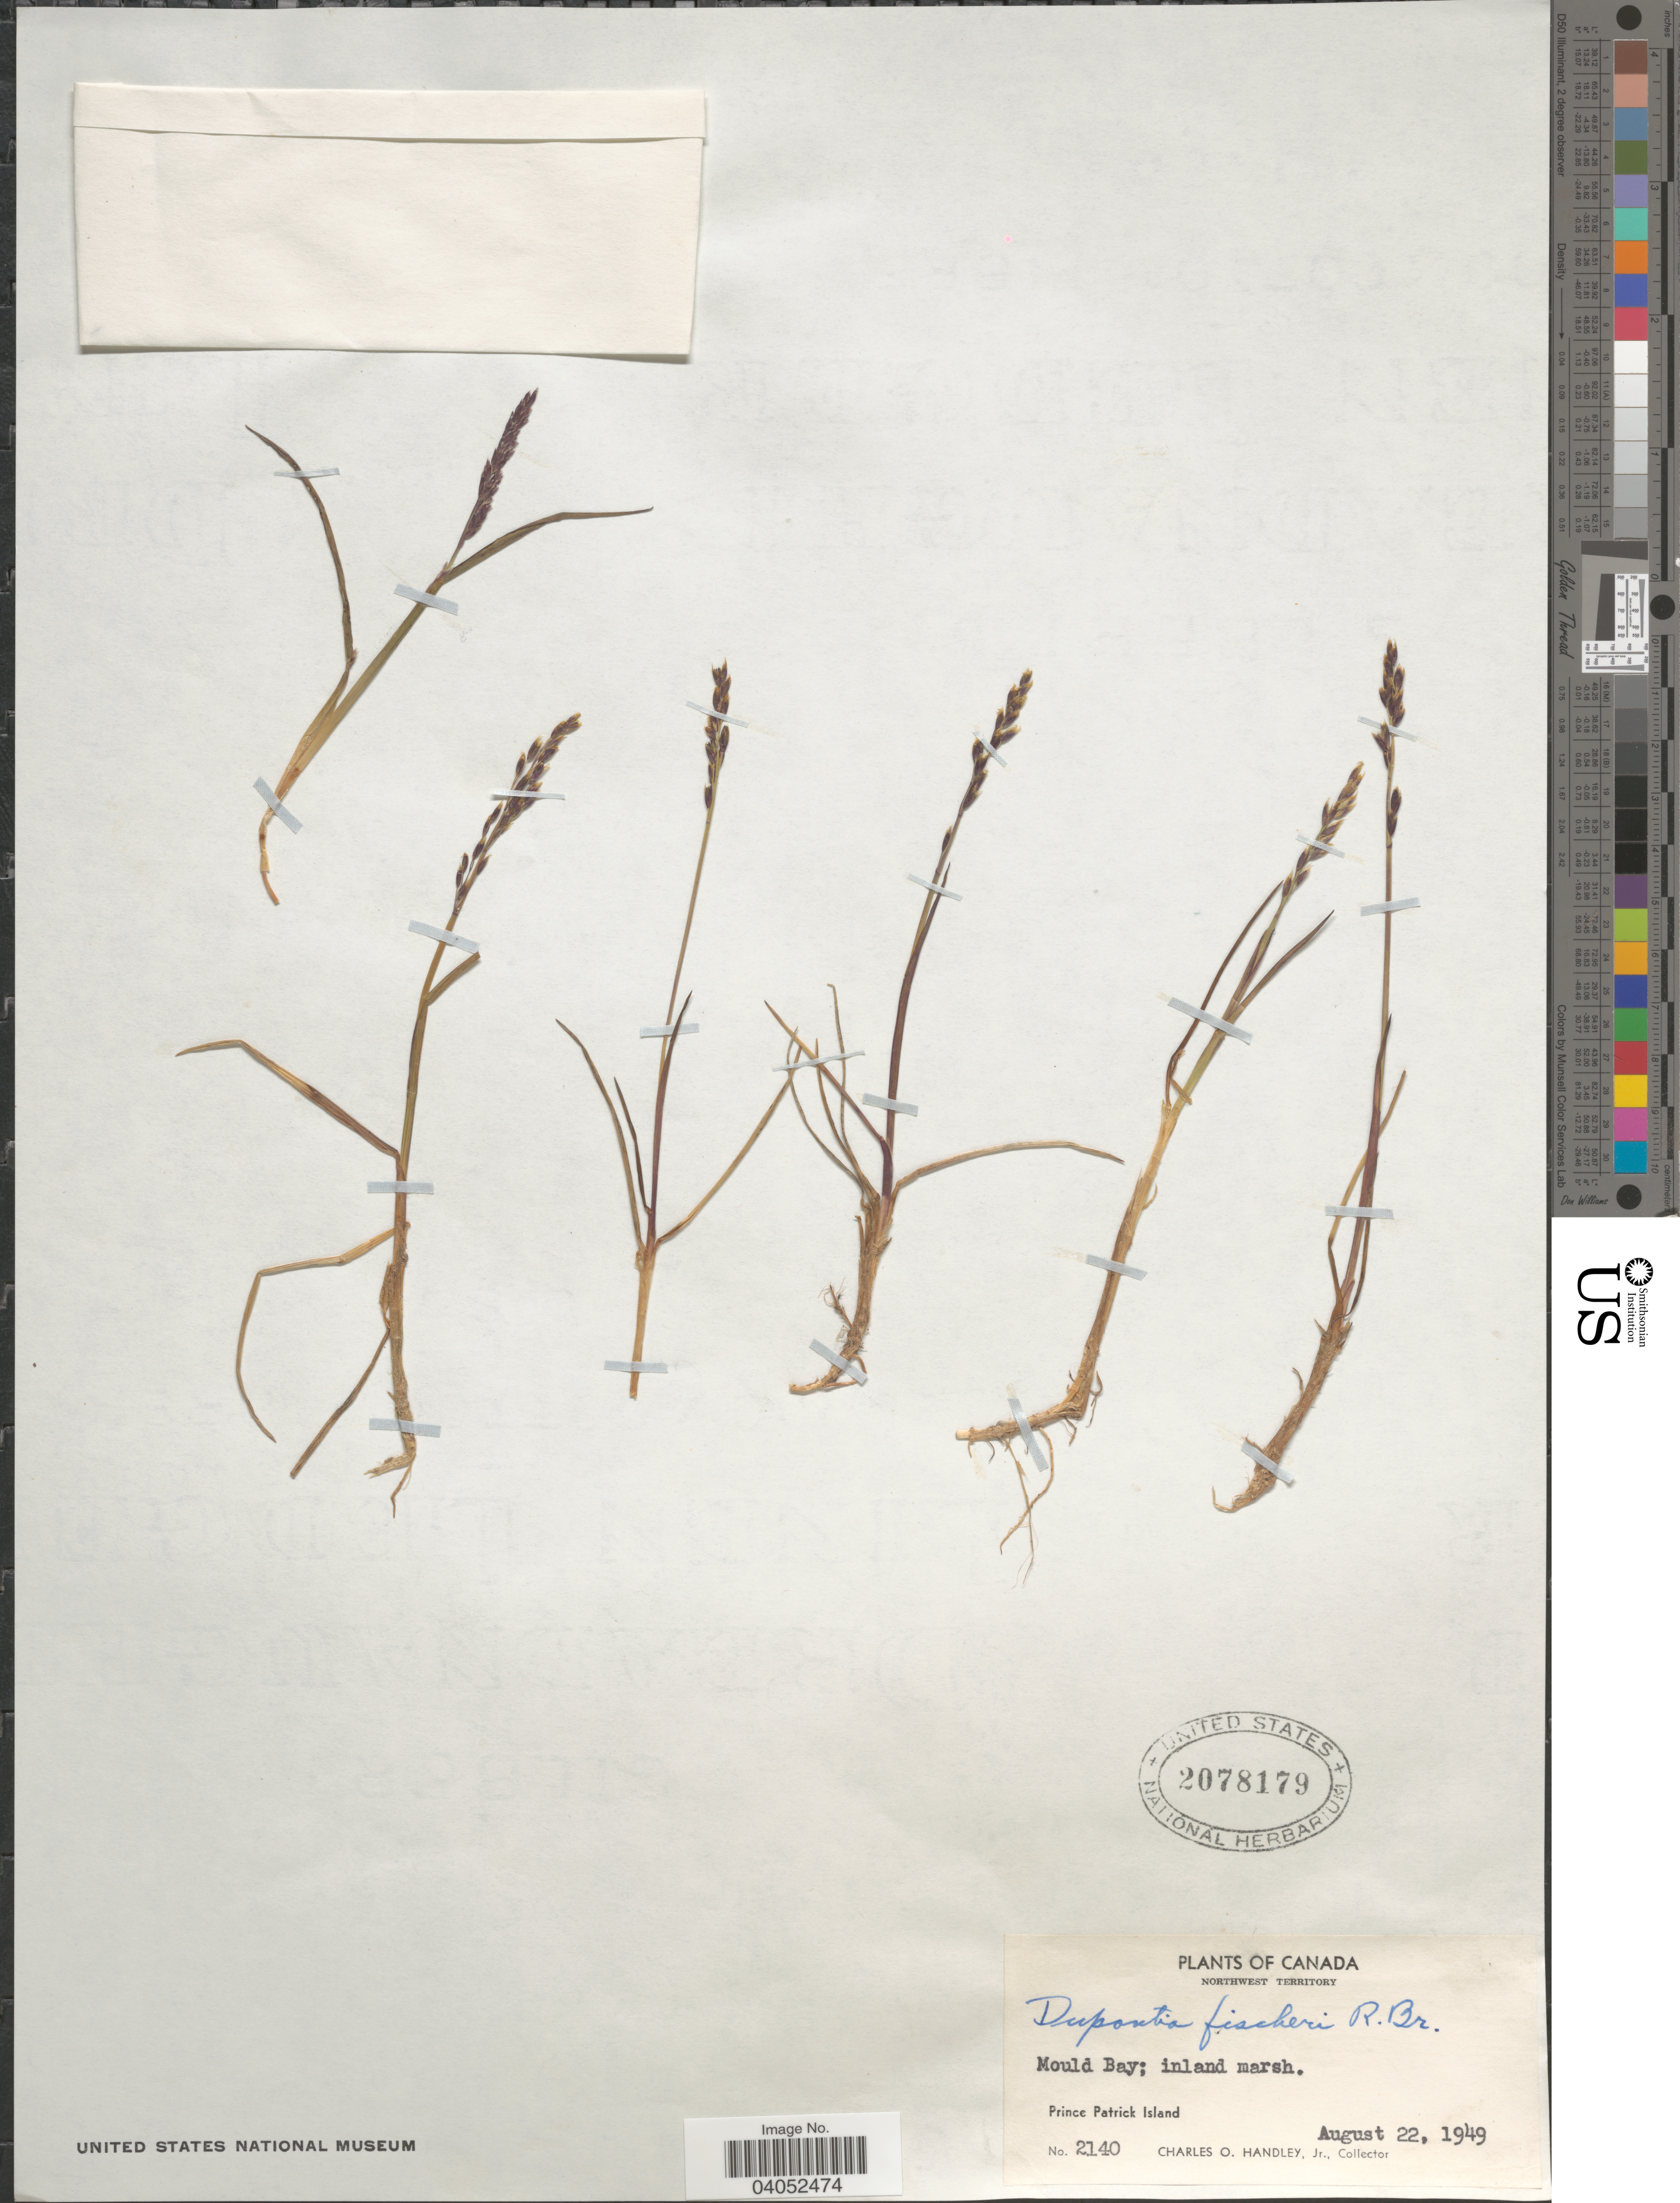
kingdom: Plantae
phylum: Tracheophyta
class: Liliopsida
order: Poales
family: Poaceae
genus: Dupontia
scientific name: Dupontia micrantha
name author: Holm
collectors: C. Handley Jr.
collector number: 2140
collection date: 1949-08-22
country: Canada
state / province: Northwest Territories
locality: Northwest Territory. Mould Bay; inland marsh. Prince Patrick Island.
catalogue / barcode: US 2078179